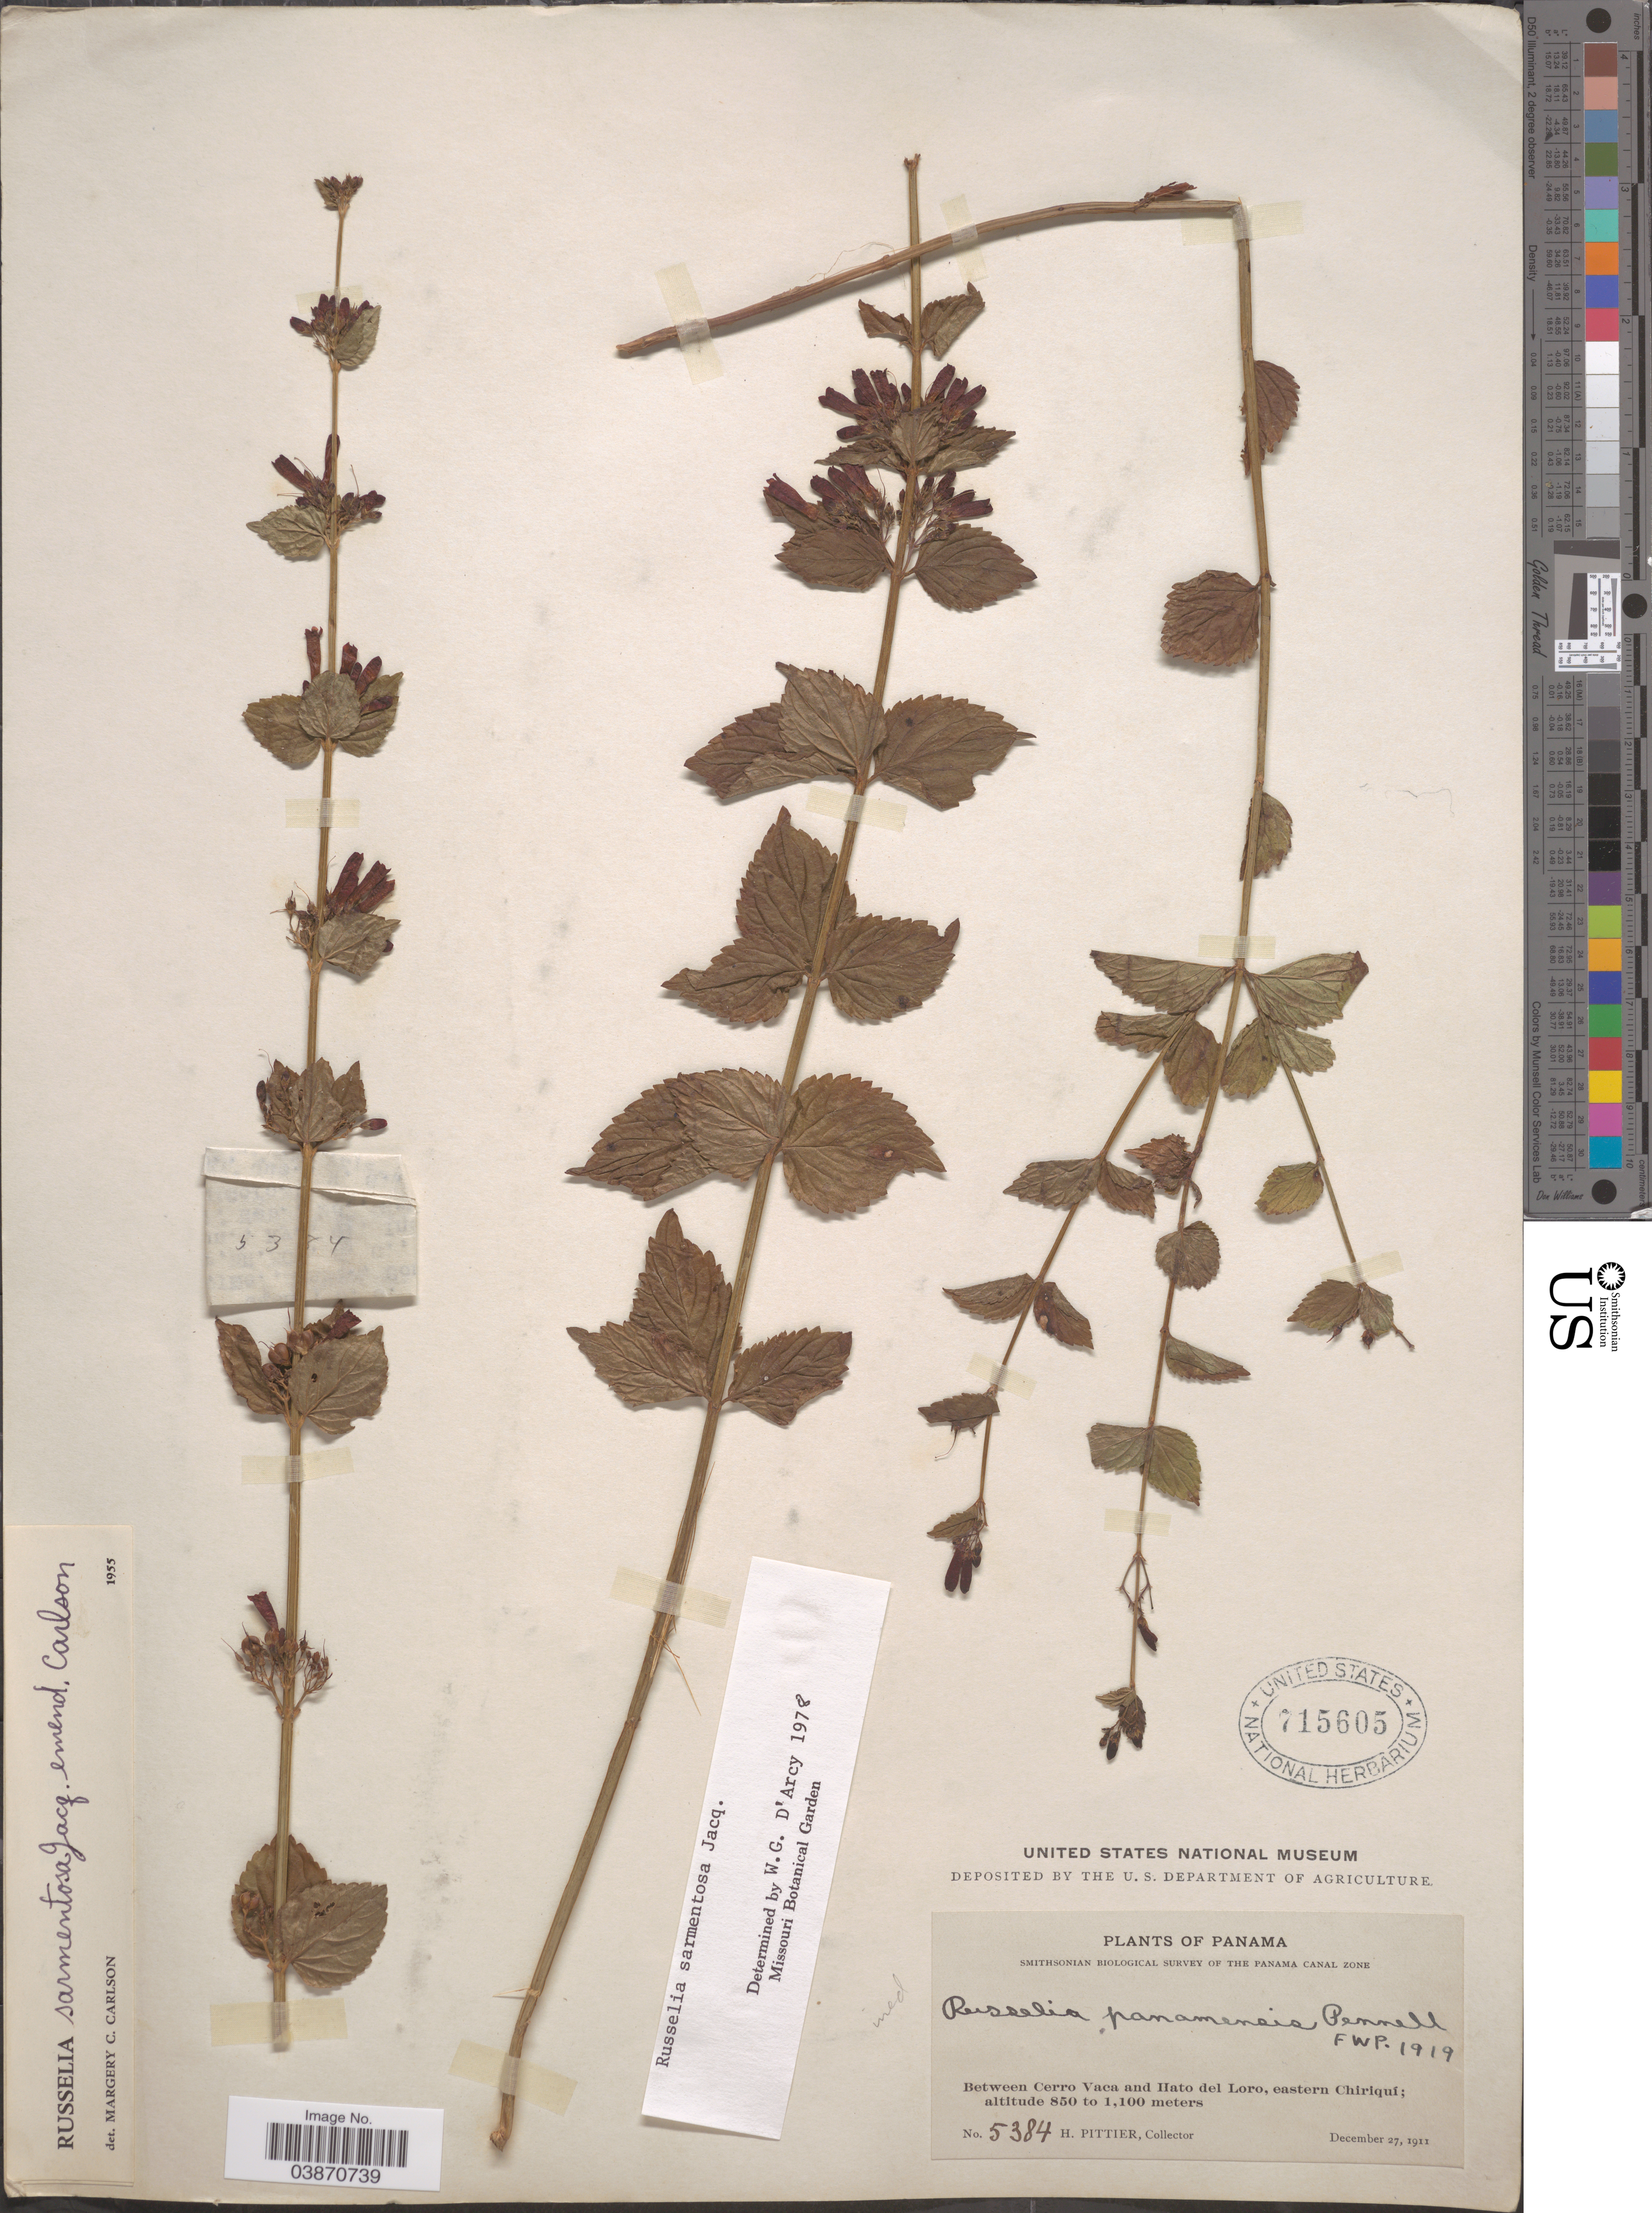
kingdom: Plantae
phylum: Tracheophyta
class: Magnoliopsida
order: Lamiales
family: Plantaginaceae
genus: Russelia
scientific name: Russelia sarmentosa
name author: Jacq.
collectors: H. F. Pittier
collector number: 5384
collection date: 1911-12-27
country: Panama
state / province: Chiriqui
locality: Panama Canal Zone. Between Cerro Vaca and Hato del Loro, eastern Chiriqui.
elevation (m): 850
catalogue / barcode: US 715605